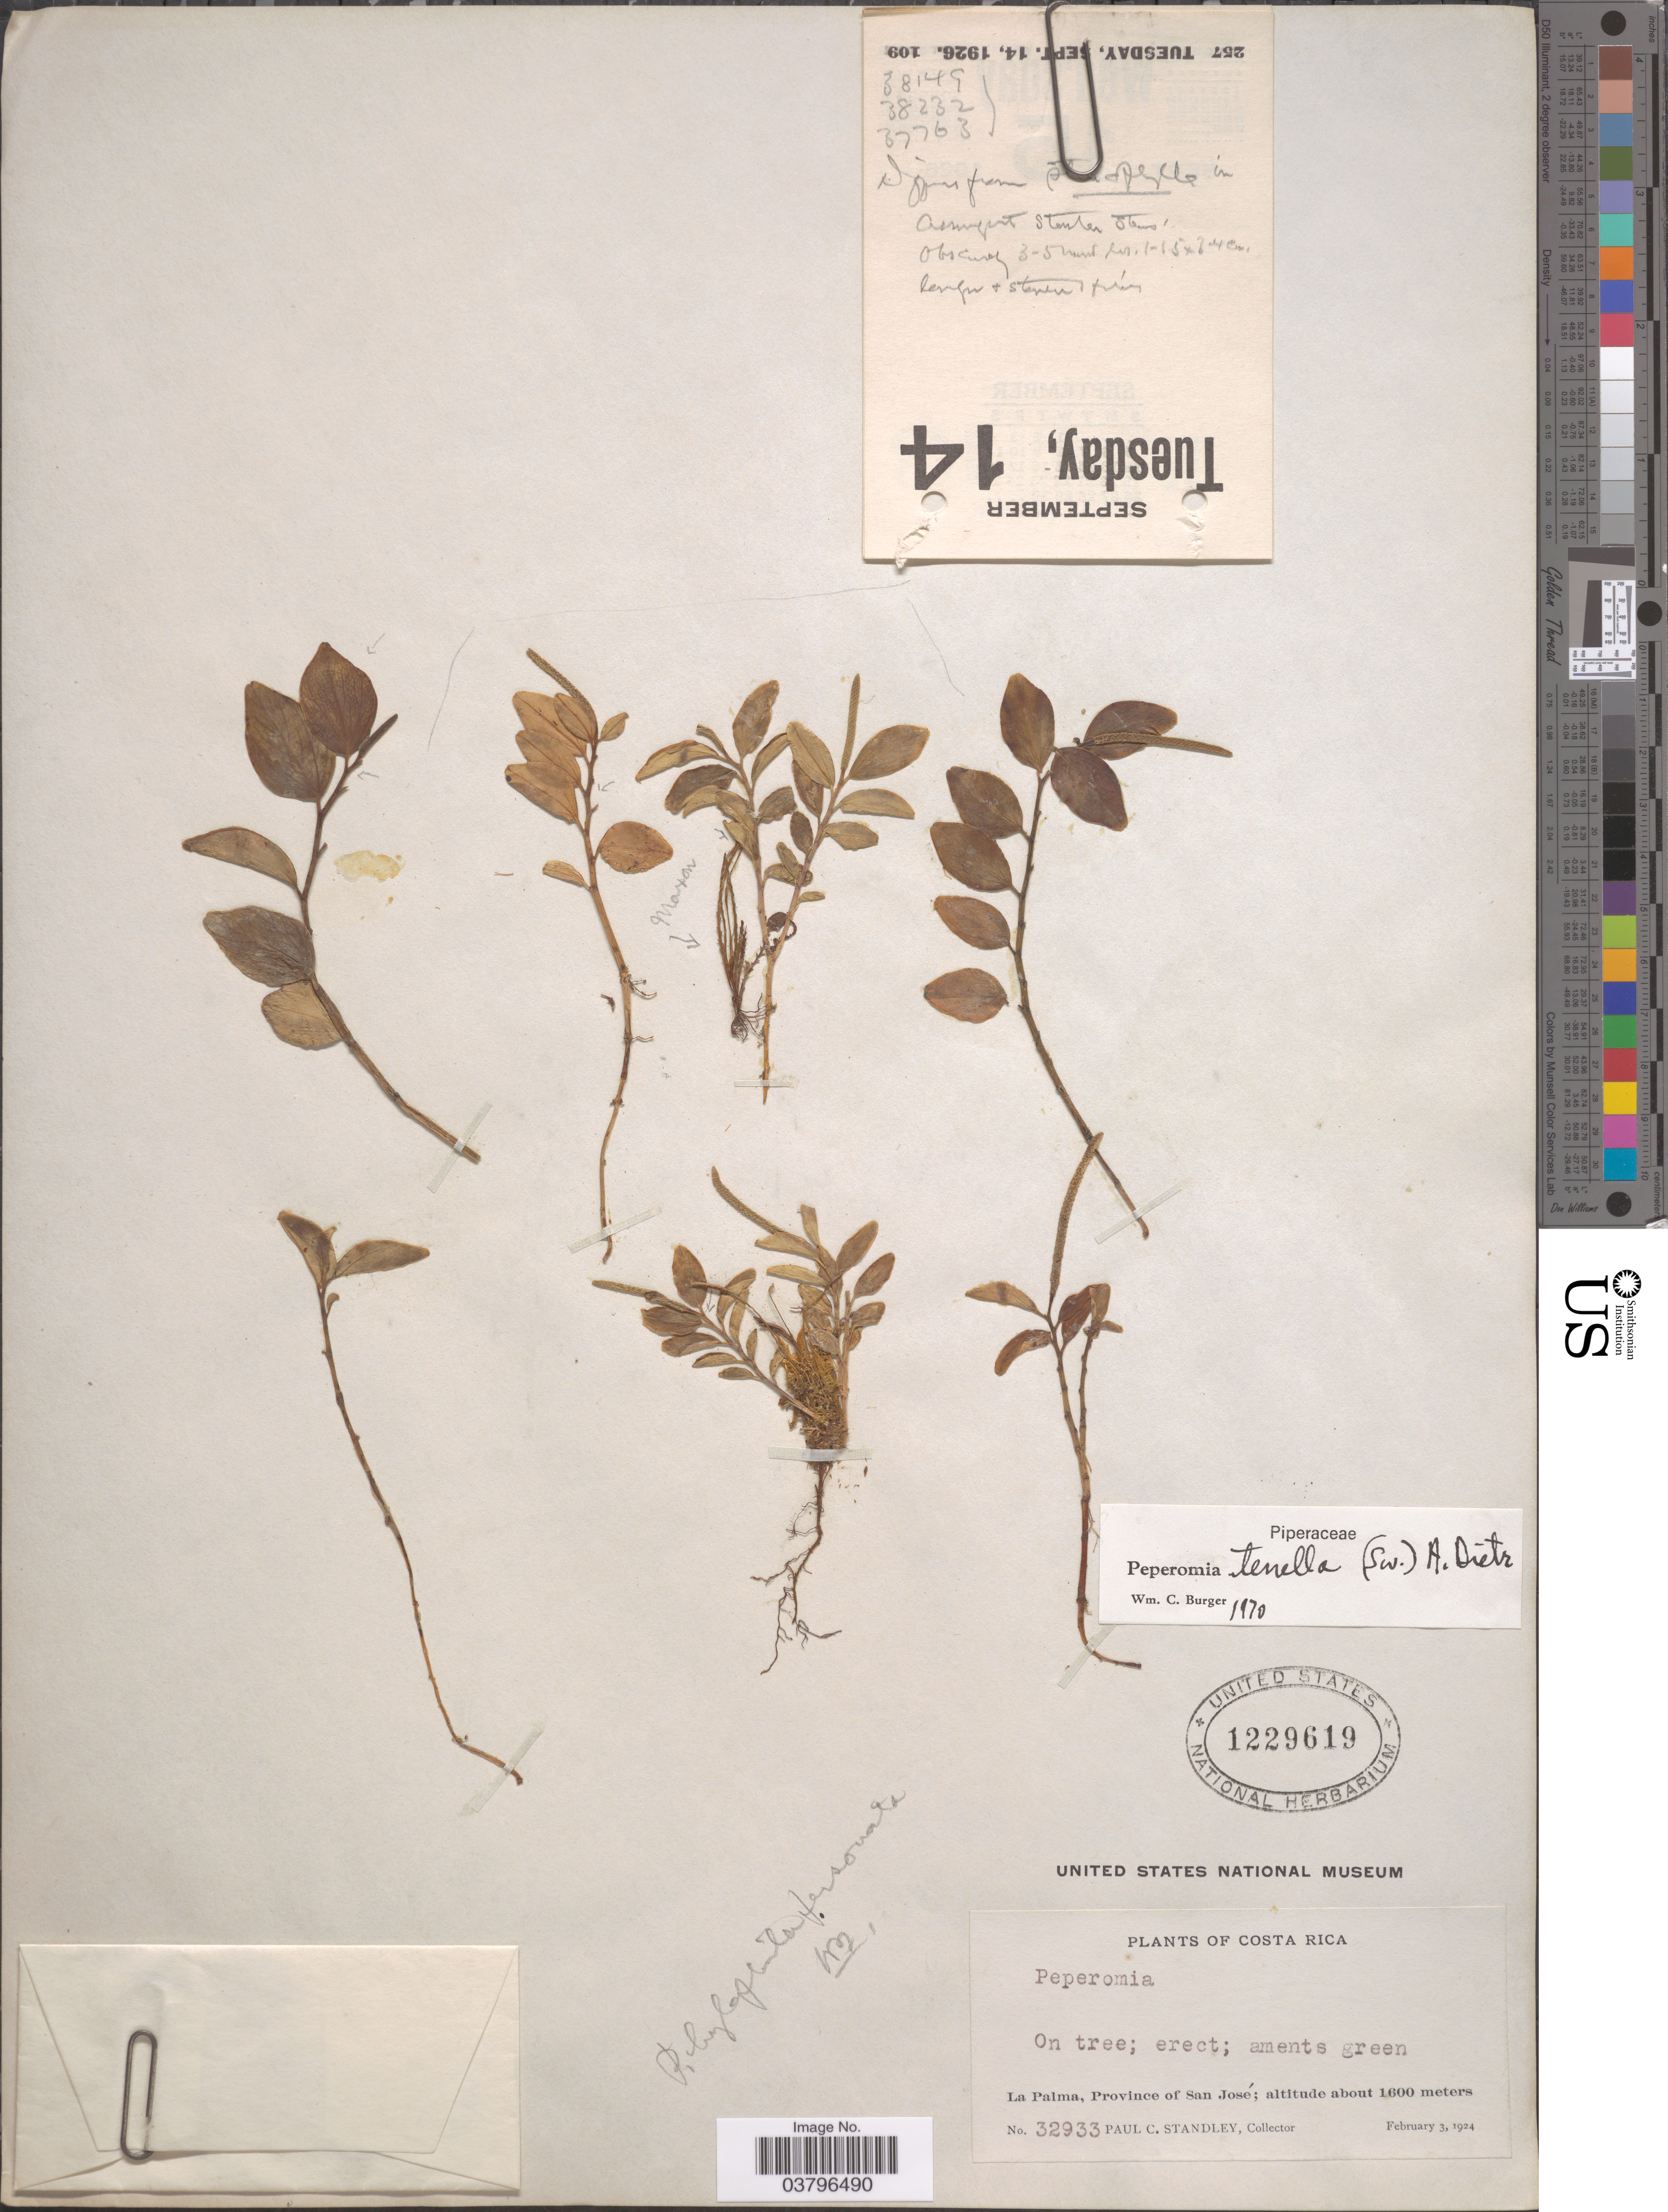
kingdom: Plantae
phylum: Tracheophyta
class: Magnoliopsida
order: Piperales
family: Piperaceae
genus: Peperomia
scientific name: Peperomia tenuipes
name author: Trel.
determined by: Jiménez, José Estaban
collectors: P. C. Standley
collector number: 32933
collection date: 1924-02-03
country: Costa Rica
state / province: San José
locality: La Palma.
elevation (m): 1600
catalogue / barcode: US 1229619